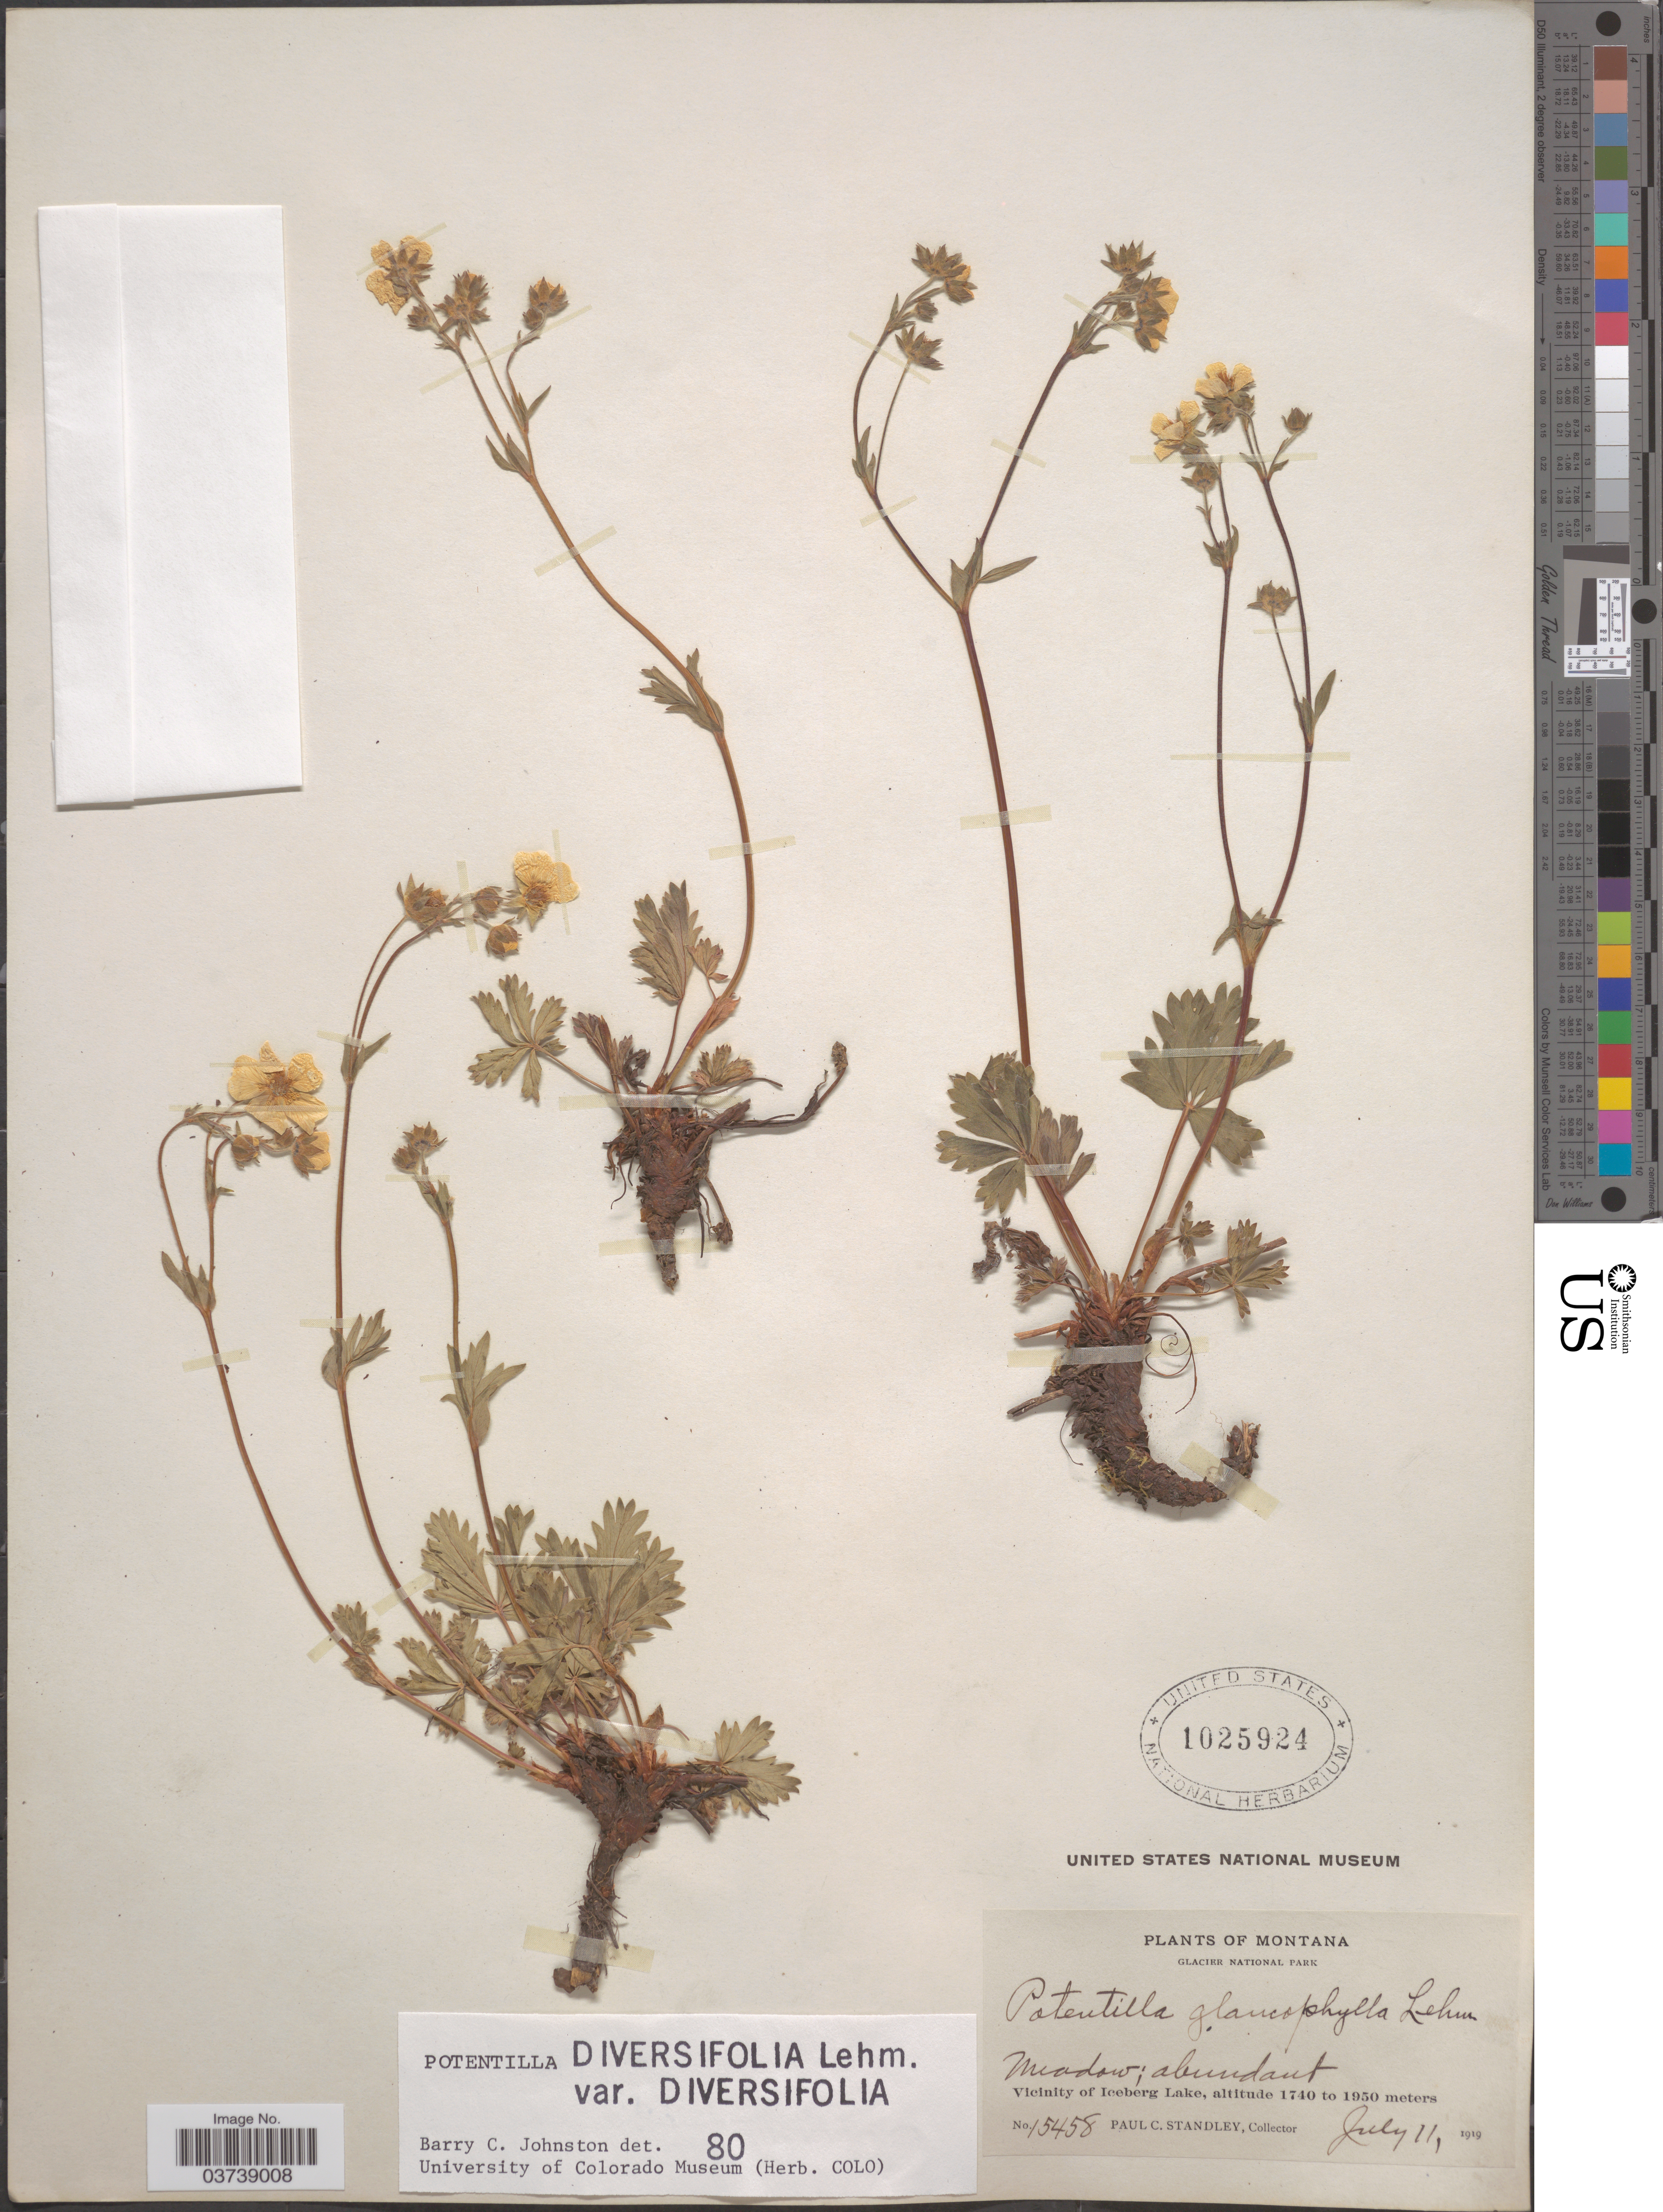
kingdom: Plantae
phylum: Tracheophyta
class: Magnoliopsida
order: Rosales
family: Rosaceae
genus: Potentilla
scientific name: Potentilla diversifolia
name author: Lehm.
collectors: P. C. Standley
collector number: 15458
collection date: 1919-07-11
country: United States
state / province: Montana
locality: Glacier National Park. Vicinity of Iceberg Lake.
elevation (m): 1740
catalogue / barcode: US 1025924